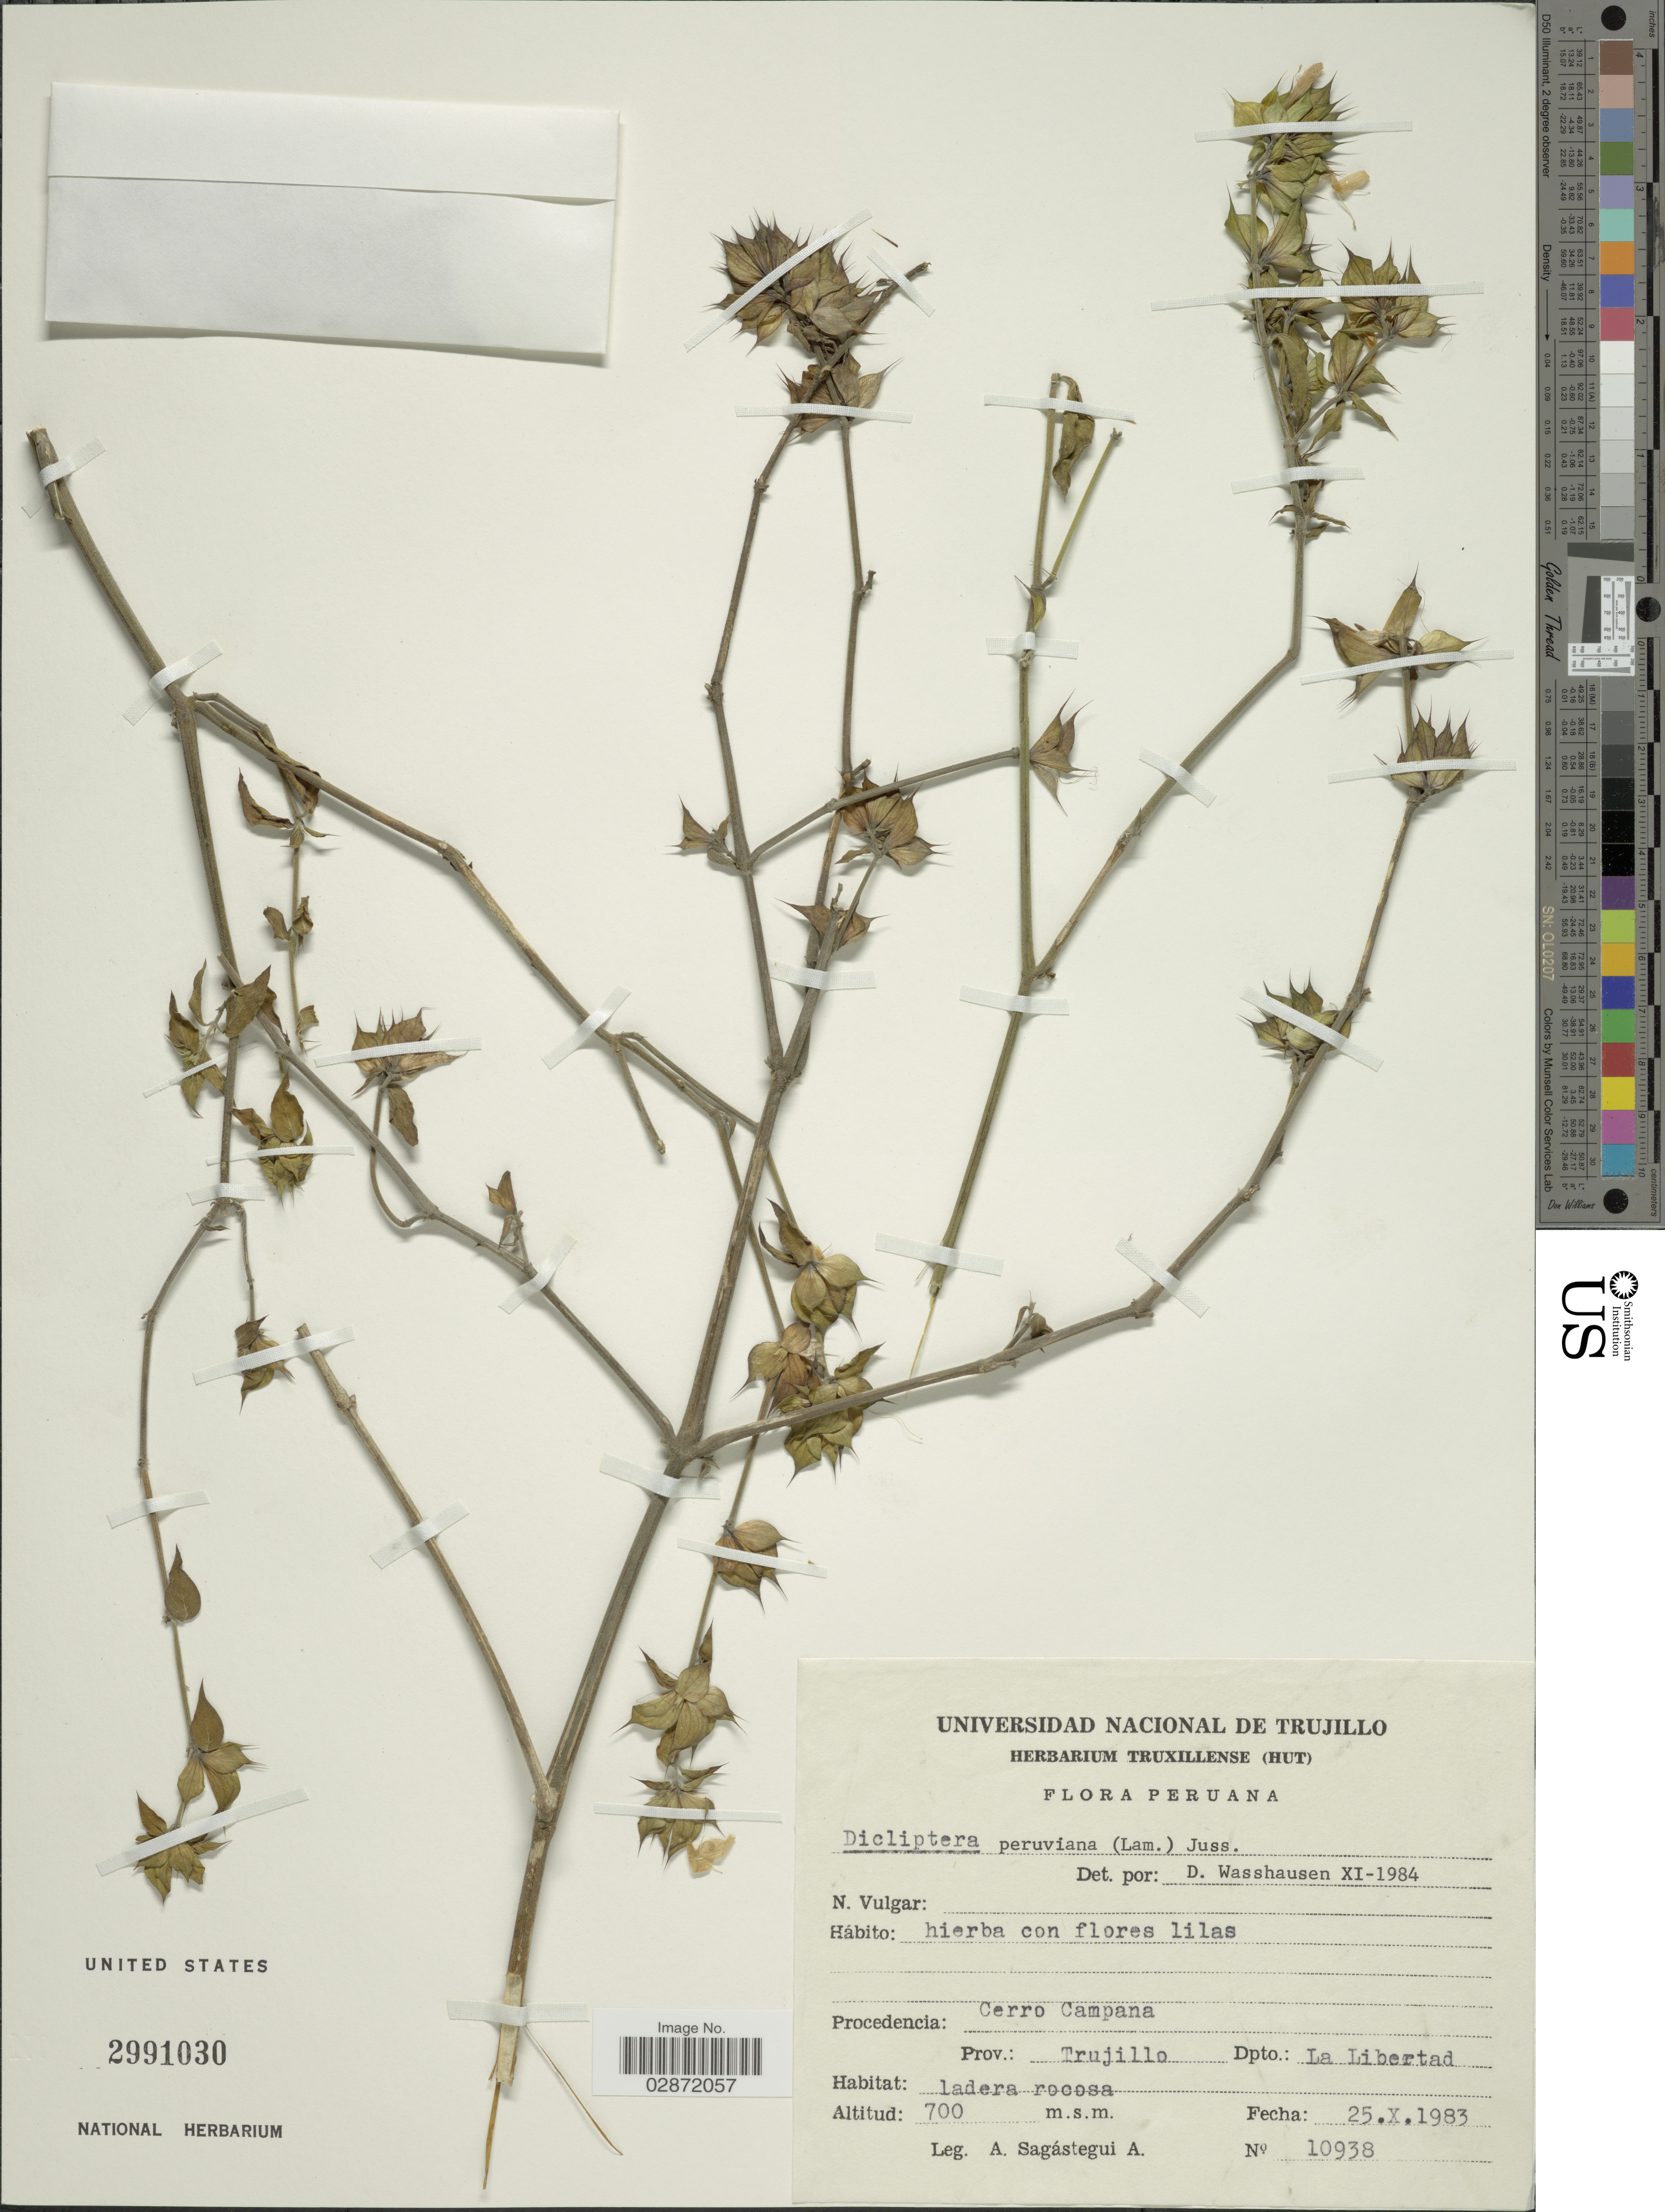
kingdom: Plantae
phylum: Tracheophyta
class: Magnoliopsida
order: Lamiales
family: Acanthaceae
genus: Dicliptera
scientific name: Dicliptera peruviana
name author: (Ruiz & Pav.) Juss.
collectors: A. Sagástegui A.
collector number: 10938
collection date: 1983-10-25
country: Peru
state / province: La Libertad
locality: Cerro Campana. Prov.: Trujillo. Dpto.: La Libertad.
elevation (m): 700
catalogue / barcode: US 2991030